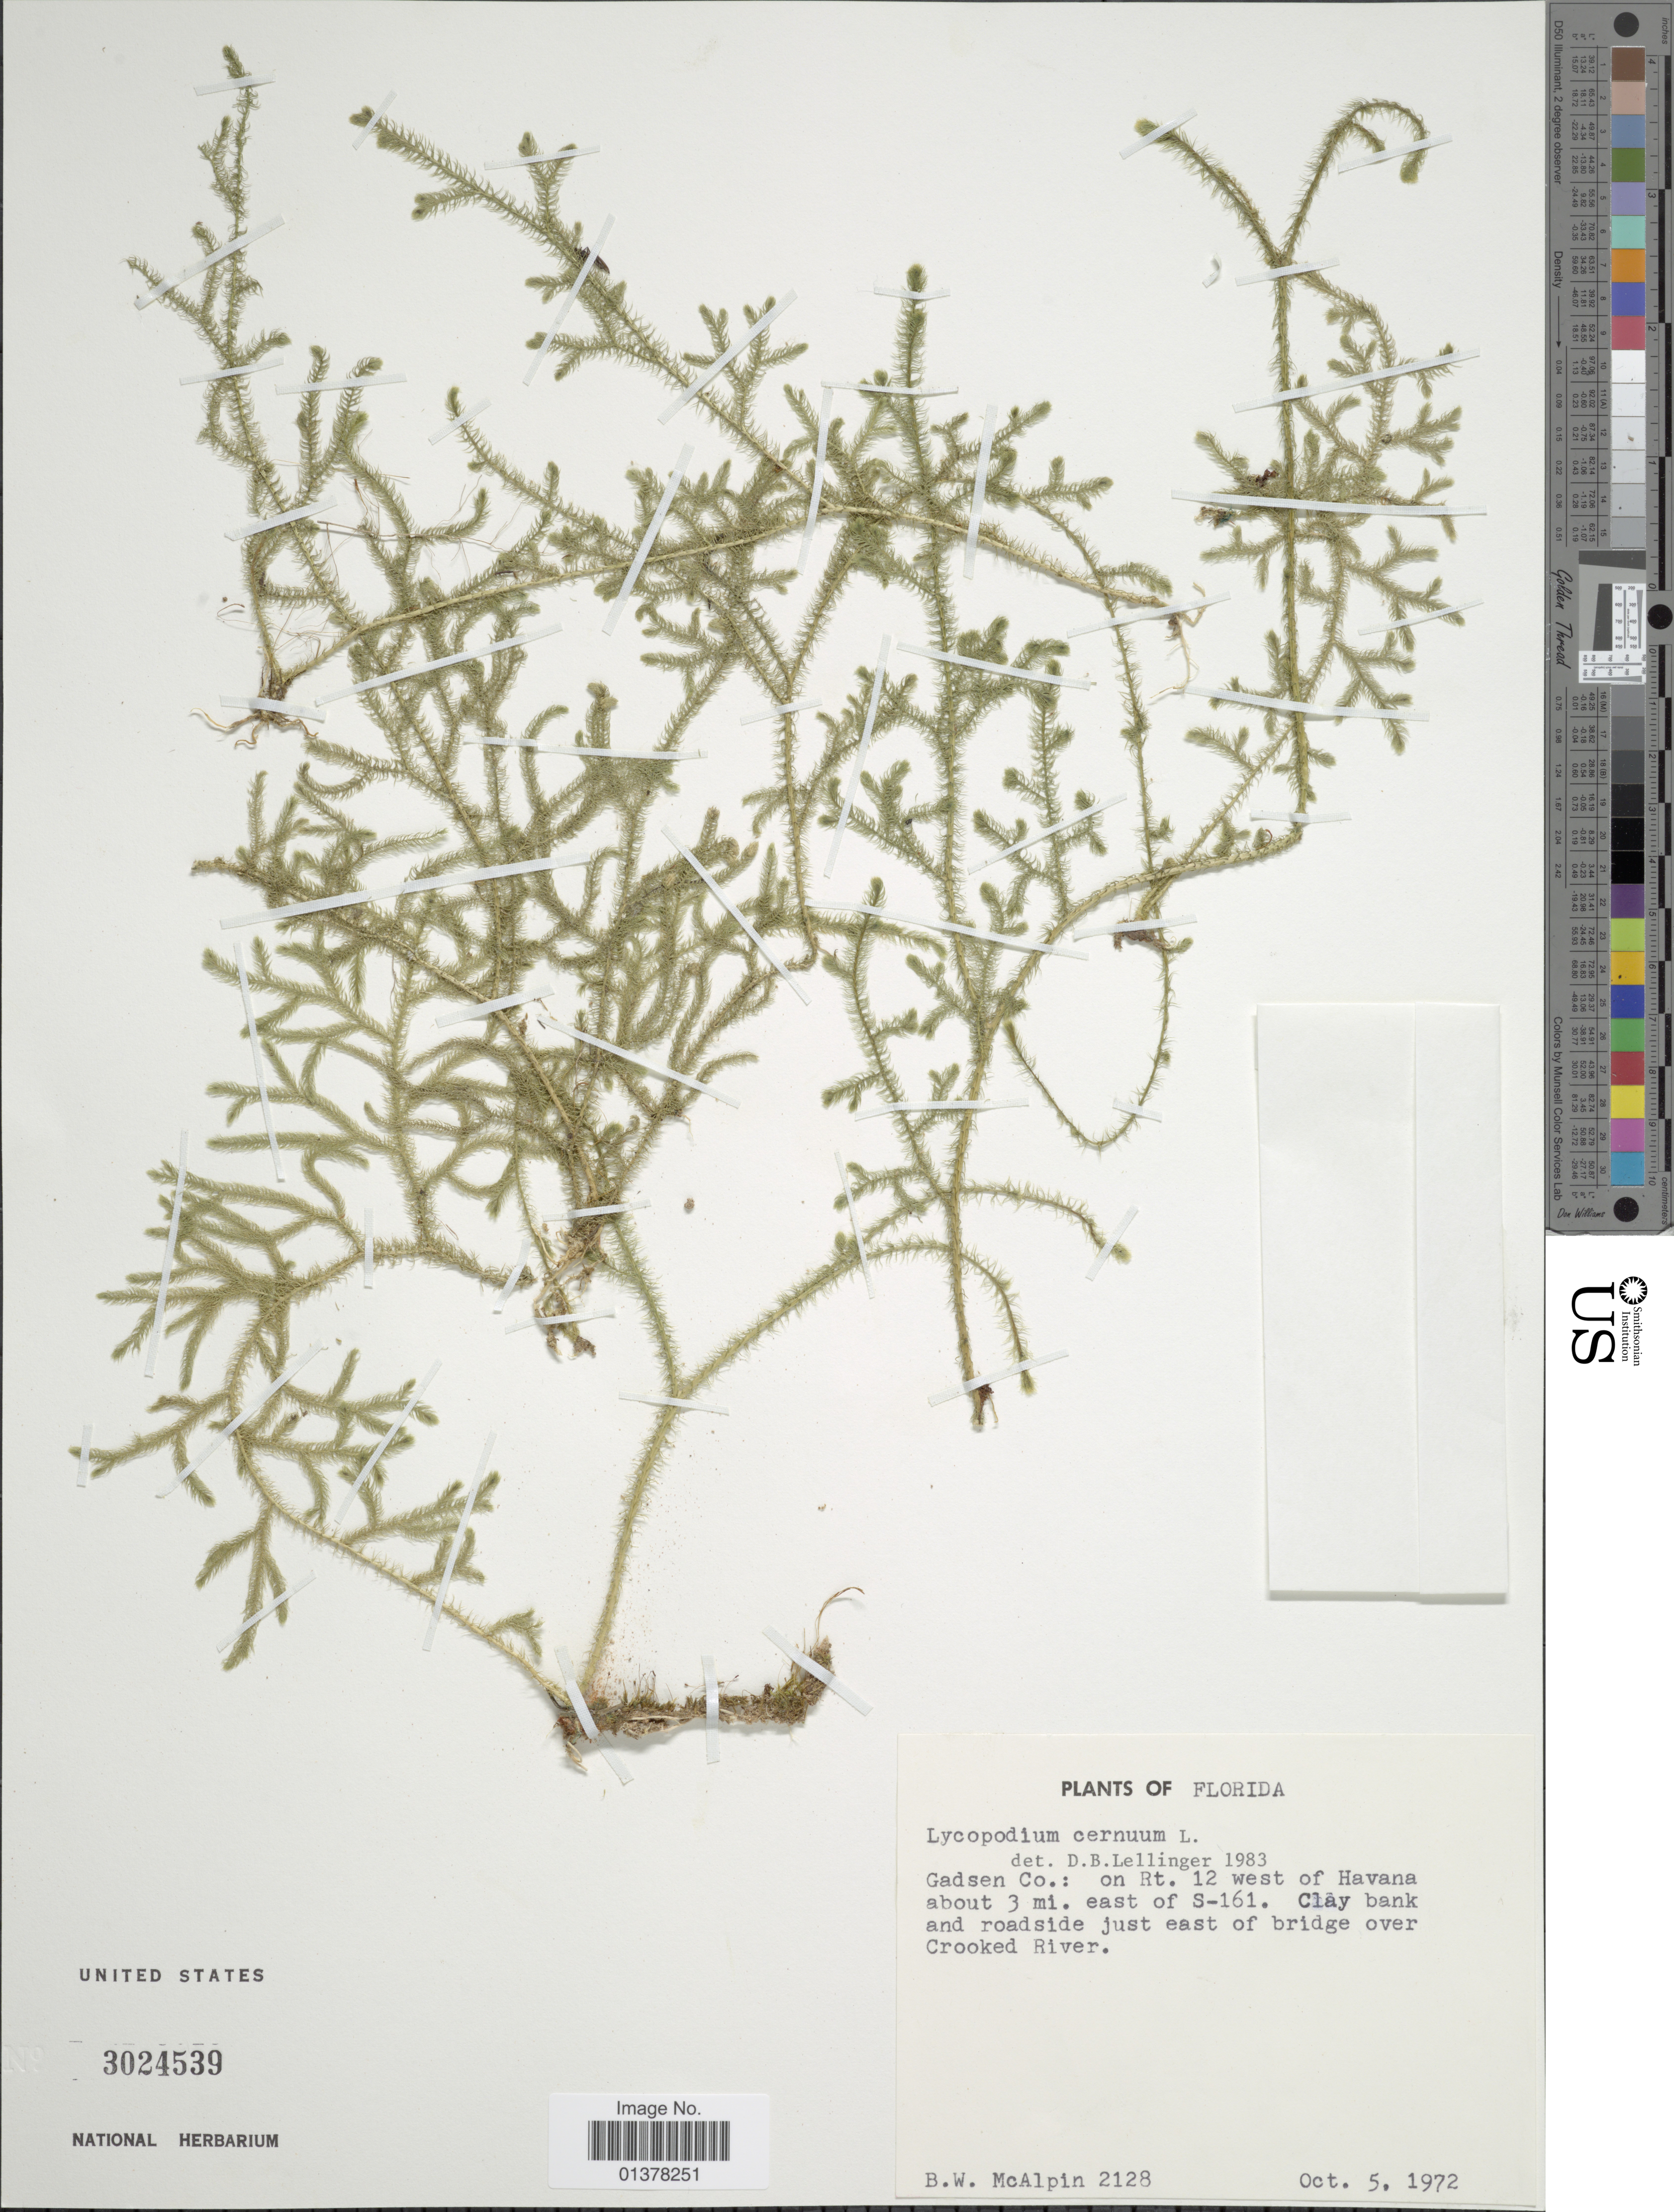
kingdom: Plantae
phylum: Tracheophyta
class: Lycopodiopsida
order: Lycopodiales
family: Lycopodiaceae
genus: Palhinhaea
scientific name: Palhinhaea cernua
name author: (L.) Vasc. & Franco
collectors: B. W. McAlpin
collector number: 2128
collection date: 1972-10-05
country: United States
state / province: Florida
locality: Gadsen Co,.: on Rt. 12 west of Havana about 3mi. east of S-161, clay bank and roadside just east of bridge over Crooked River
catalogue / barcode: US 3024539